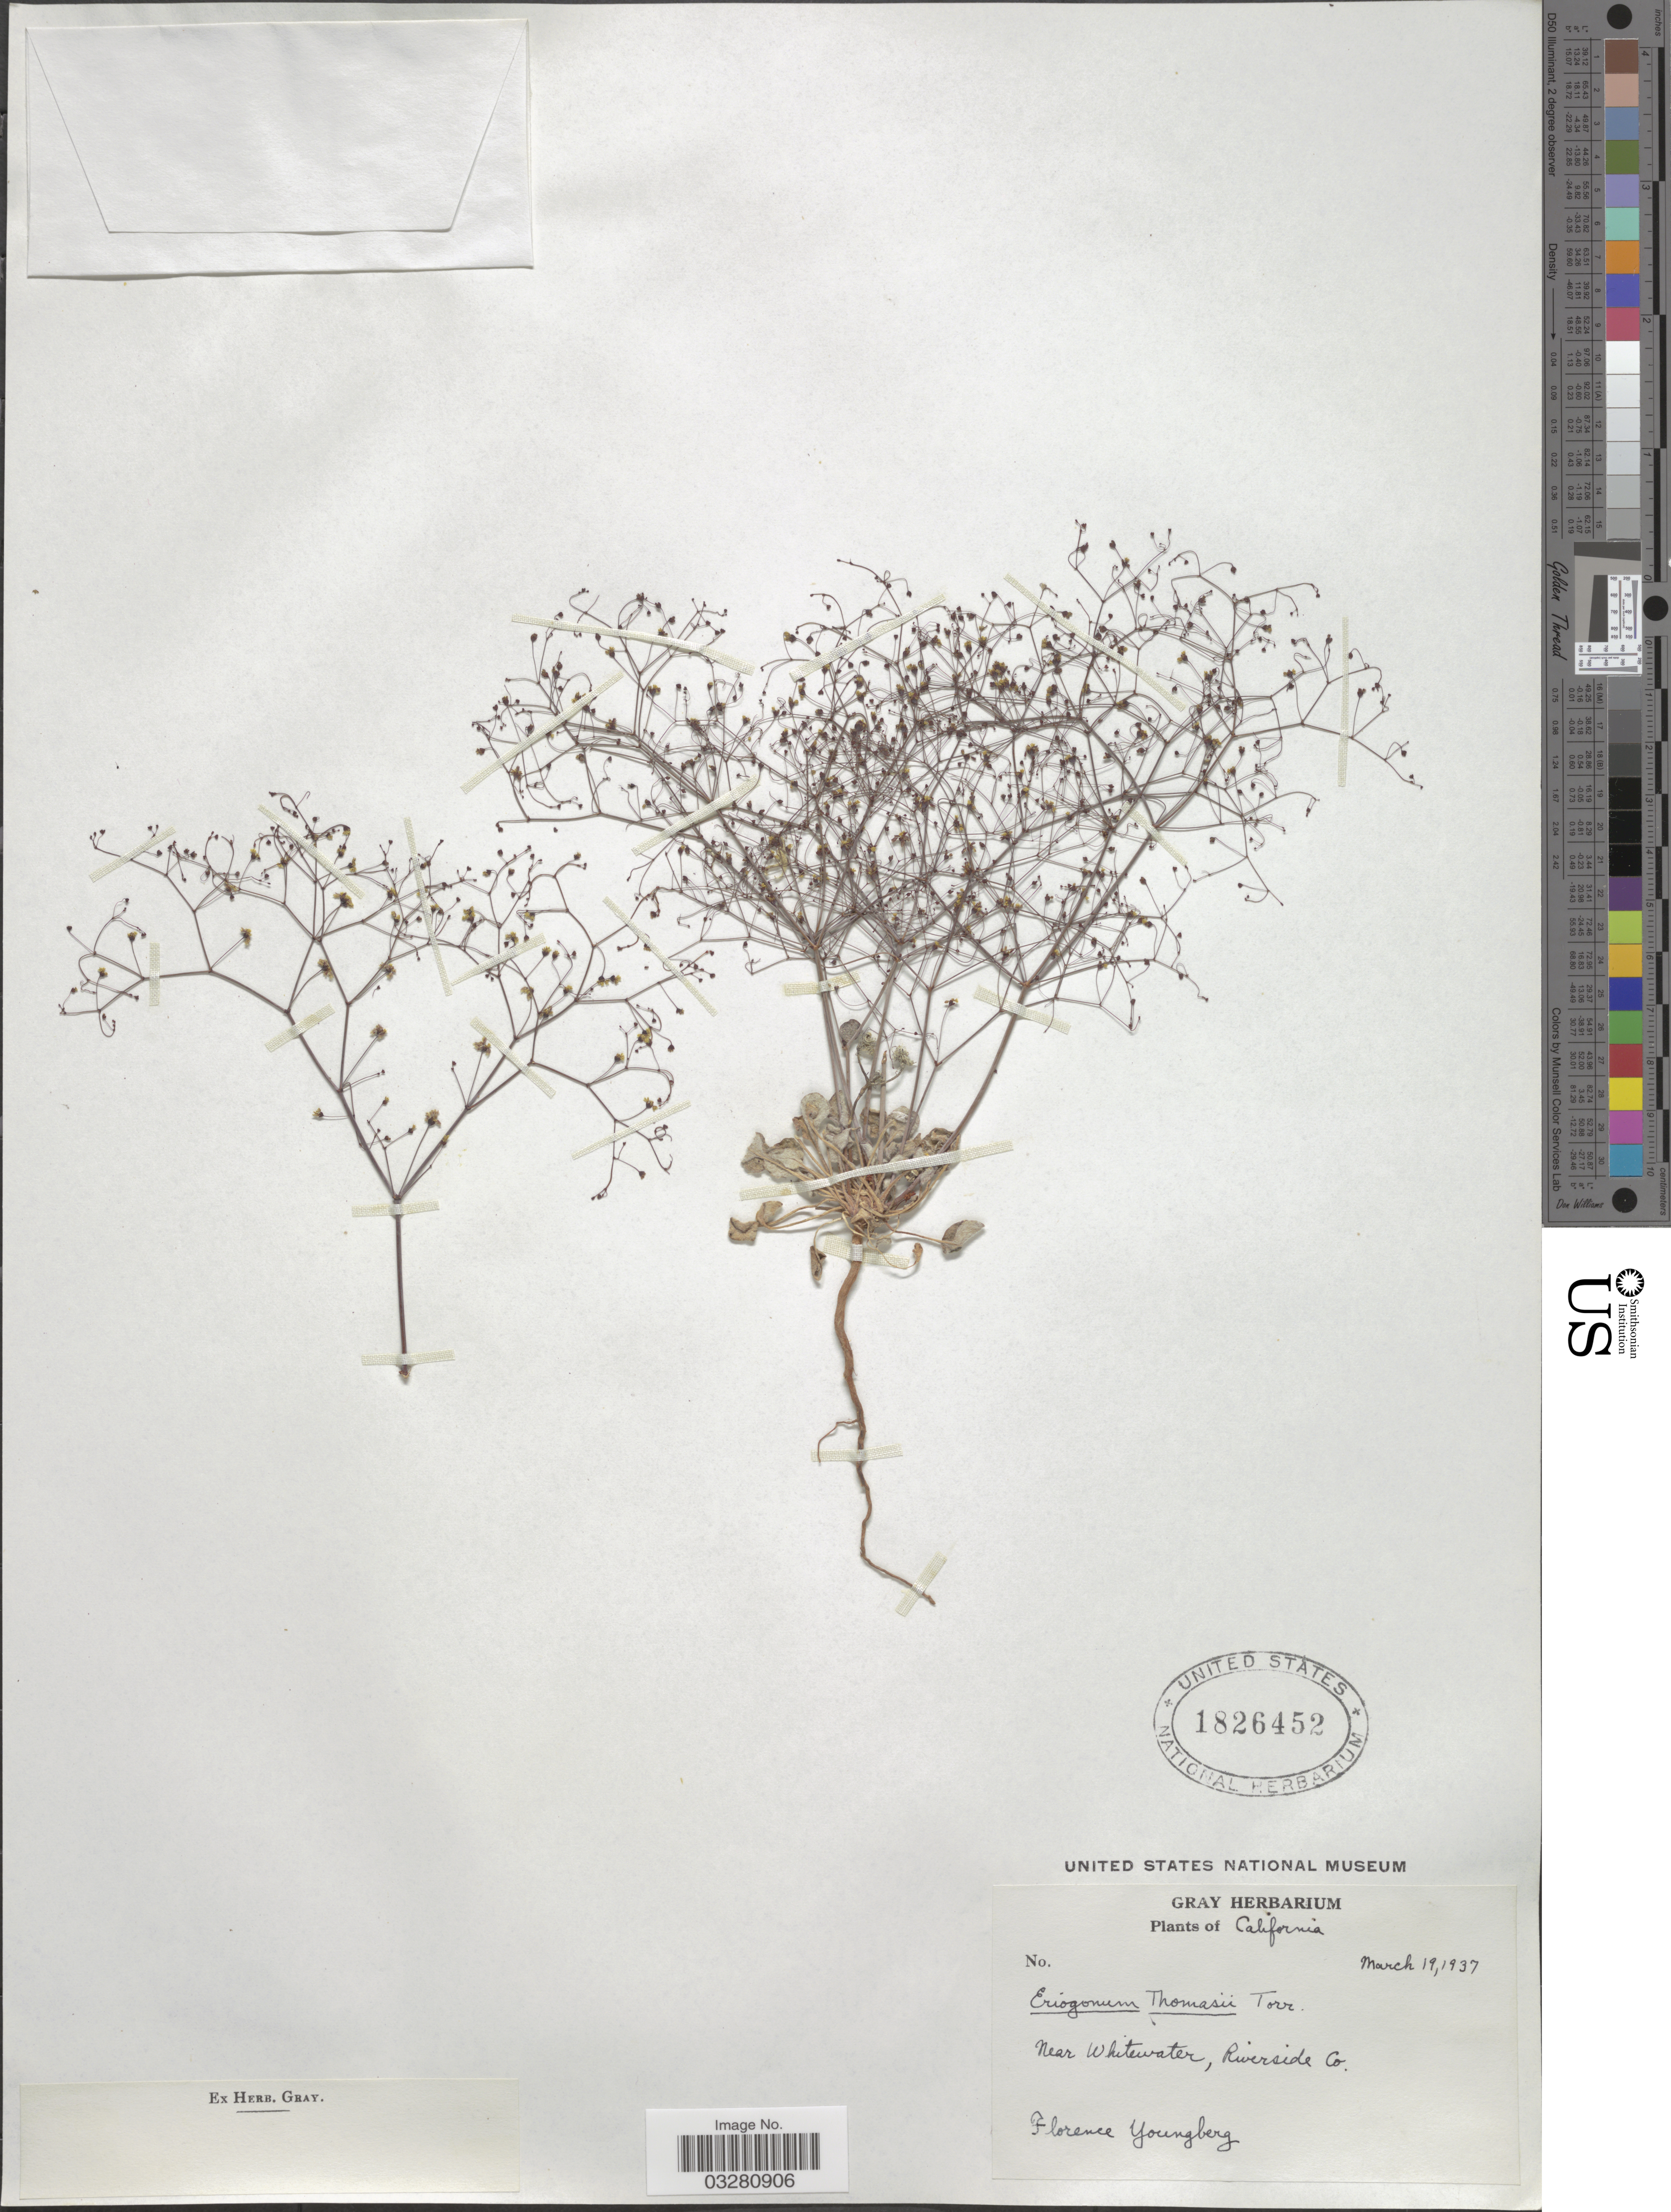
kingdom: Plantae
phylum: Tracheophyta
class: Magnoliopsida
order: Caryophyllales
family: Polygonaceae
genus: Eriogonum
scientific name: Eriogonum thomasii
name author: Torr.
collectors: F. Youngberg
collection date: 1937-03-19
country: United States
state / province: California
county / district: Riverside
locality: Near Whitewater, Riverside Co.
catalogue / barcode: US 1826452